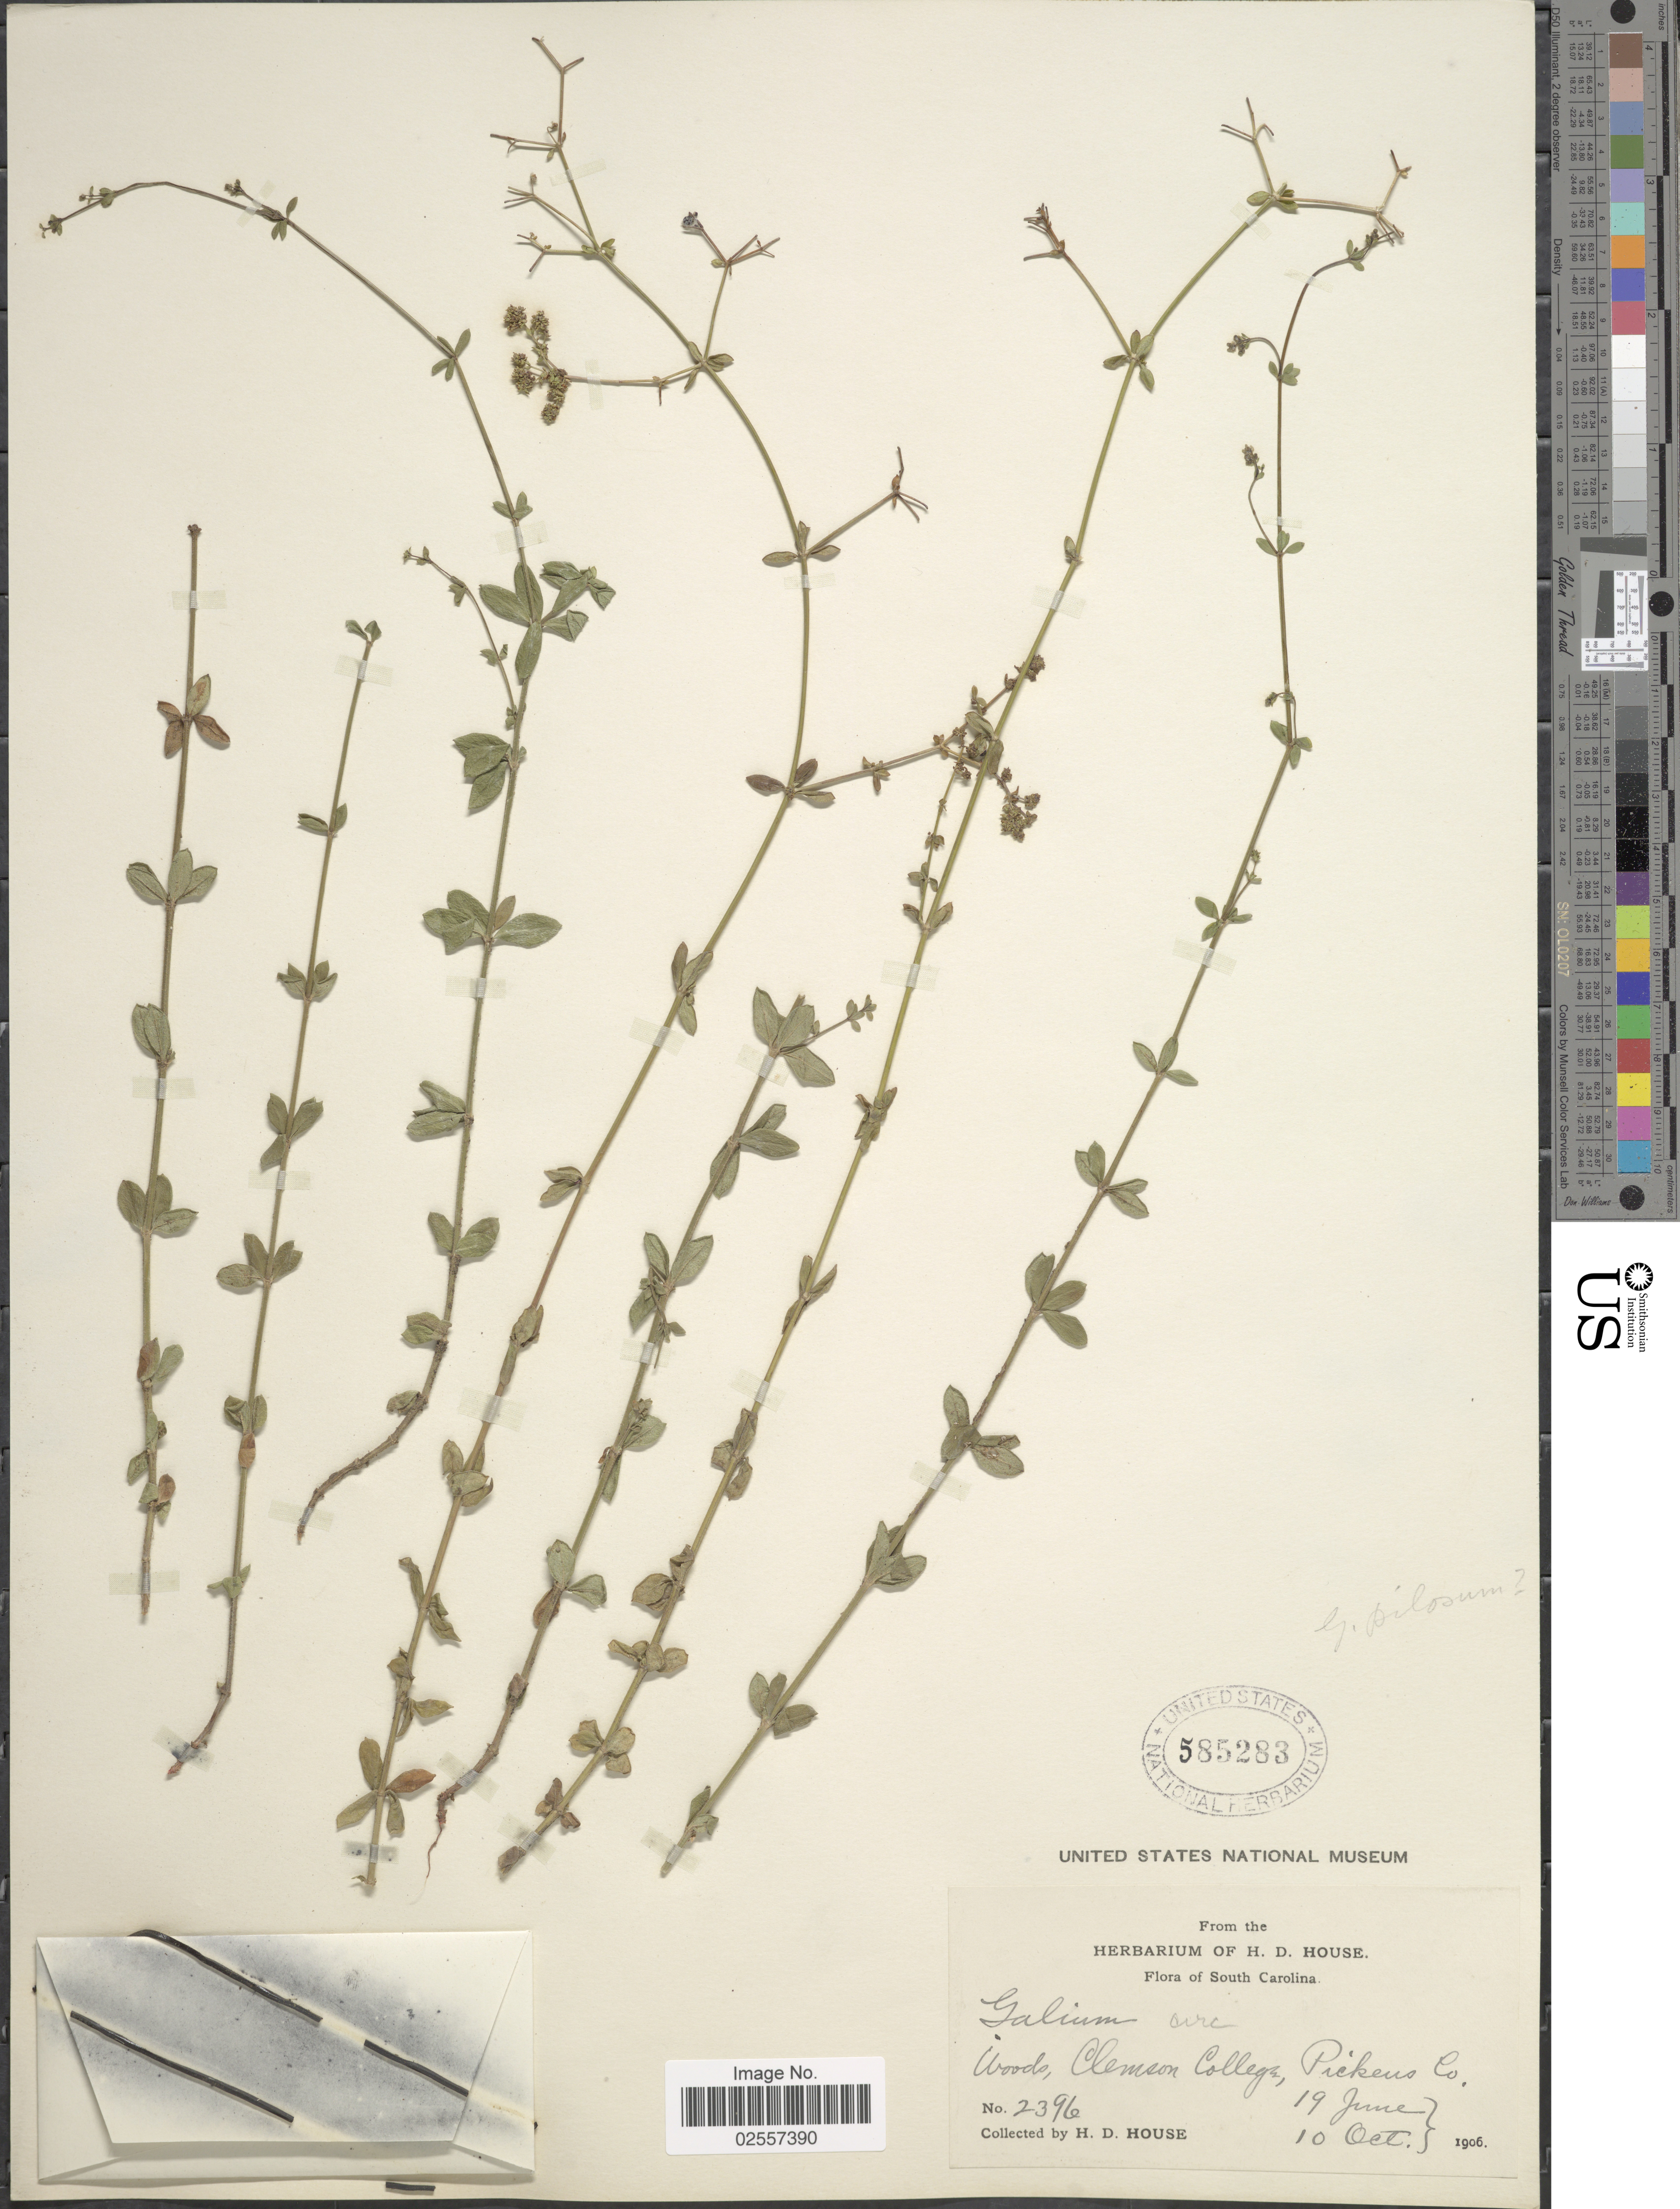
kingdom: Plantae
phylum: Tracheophyta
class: Magnoliopsida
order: Gentianales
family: Rubiaceae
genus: Galium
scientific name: Galium circaezans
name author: Michx.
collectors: H. D. House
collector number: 2396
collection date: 1906-06-19/1906-10-10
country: United States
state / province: South Carolina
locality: Woods, Clemson College, Pickeus Co.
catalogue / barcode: US 585283